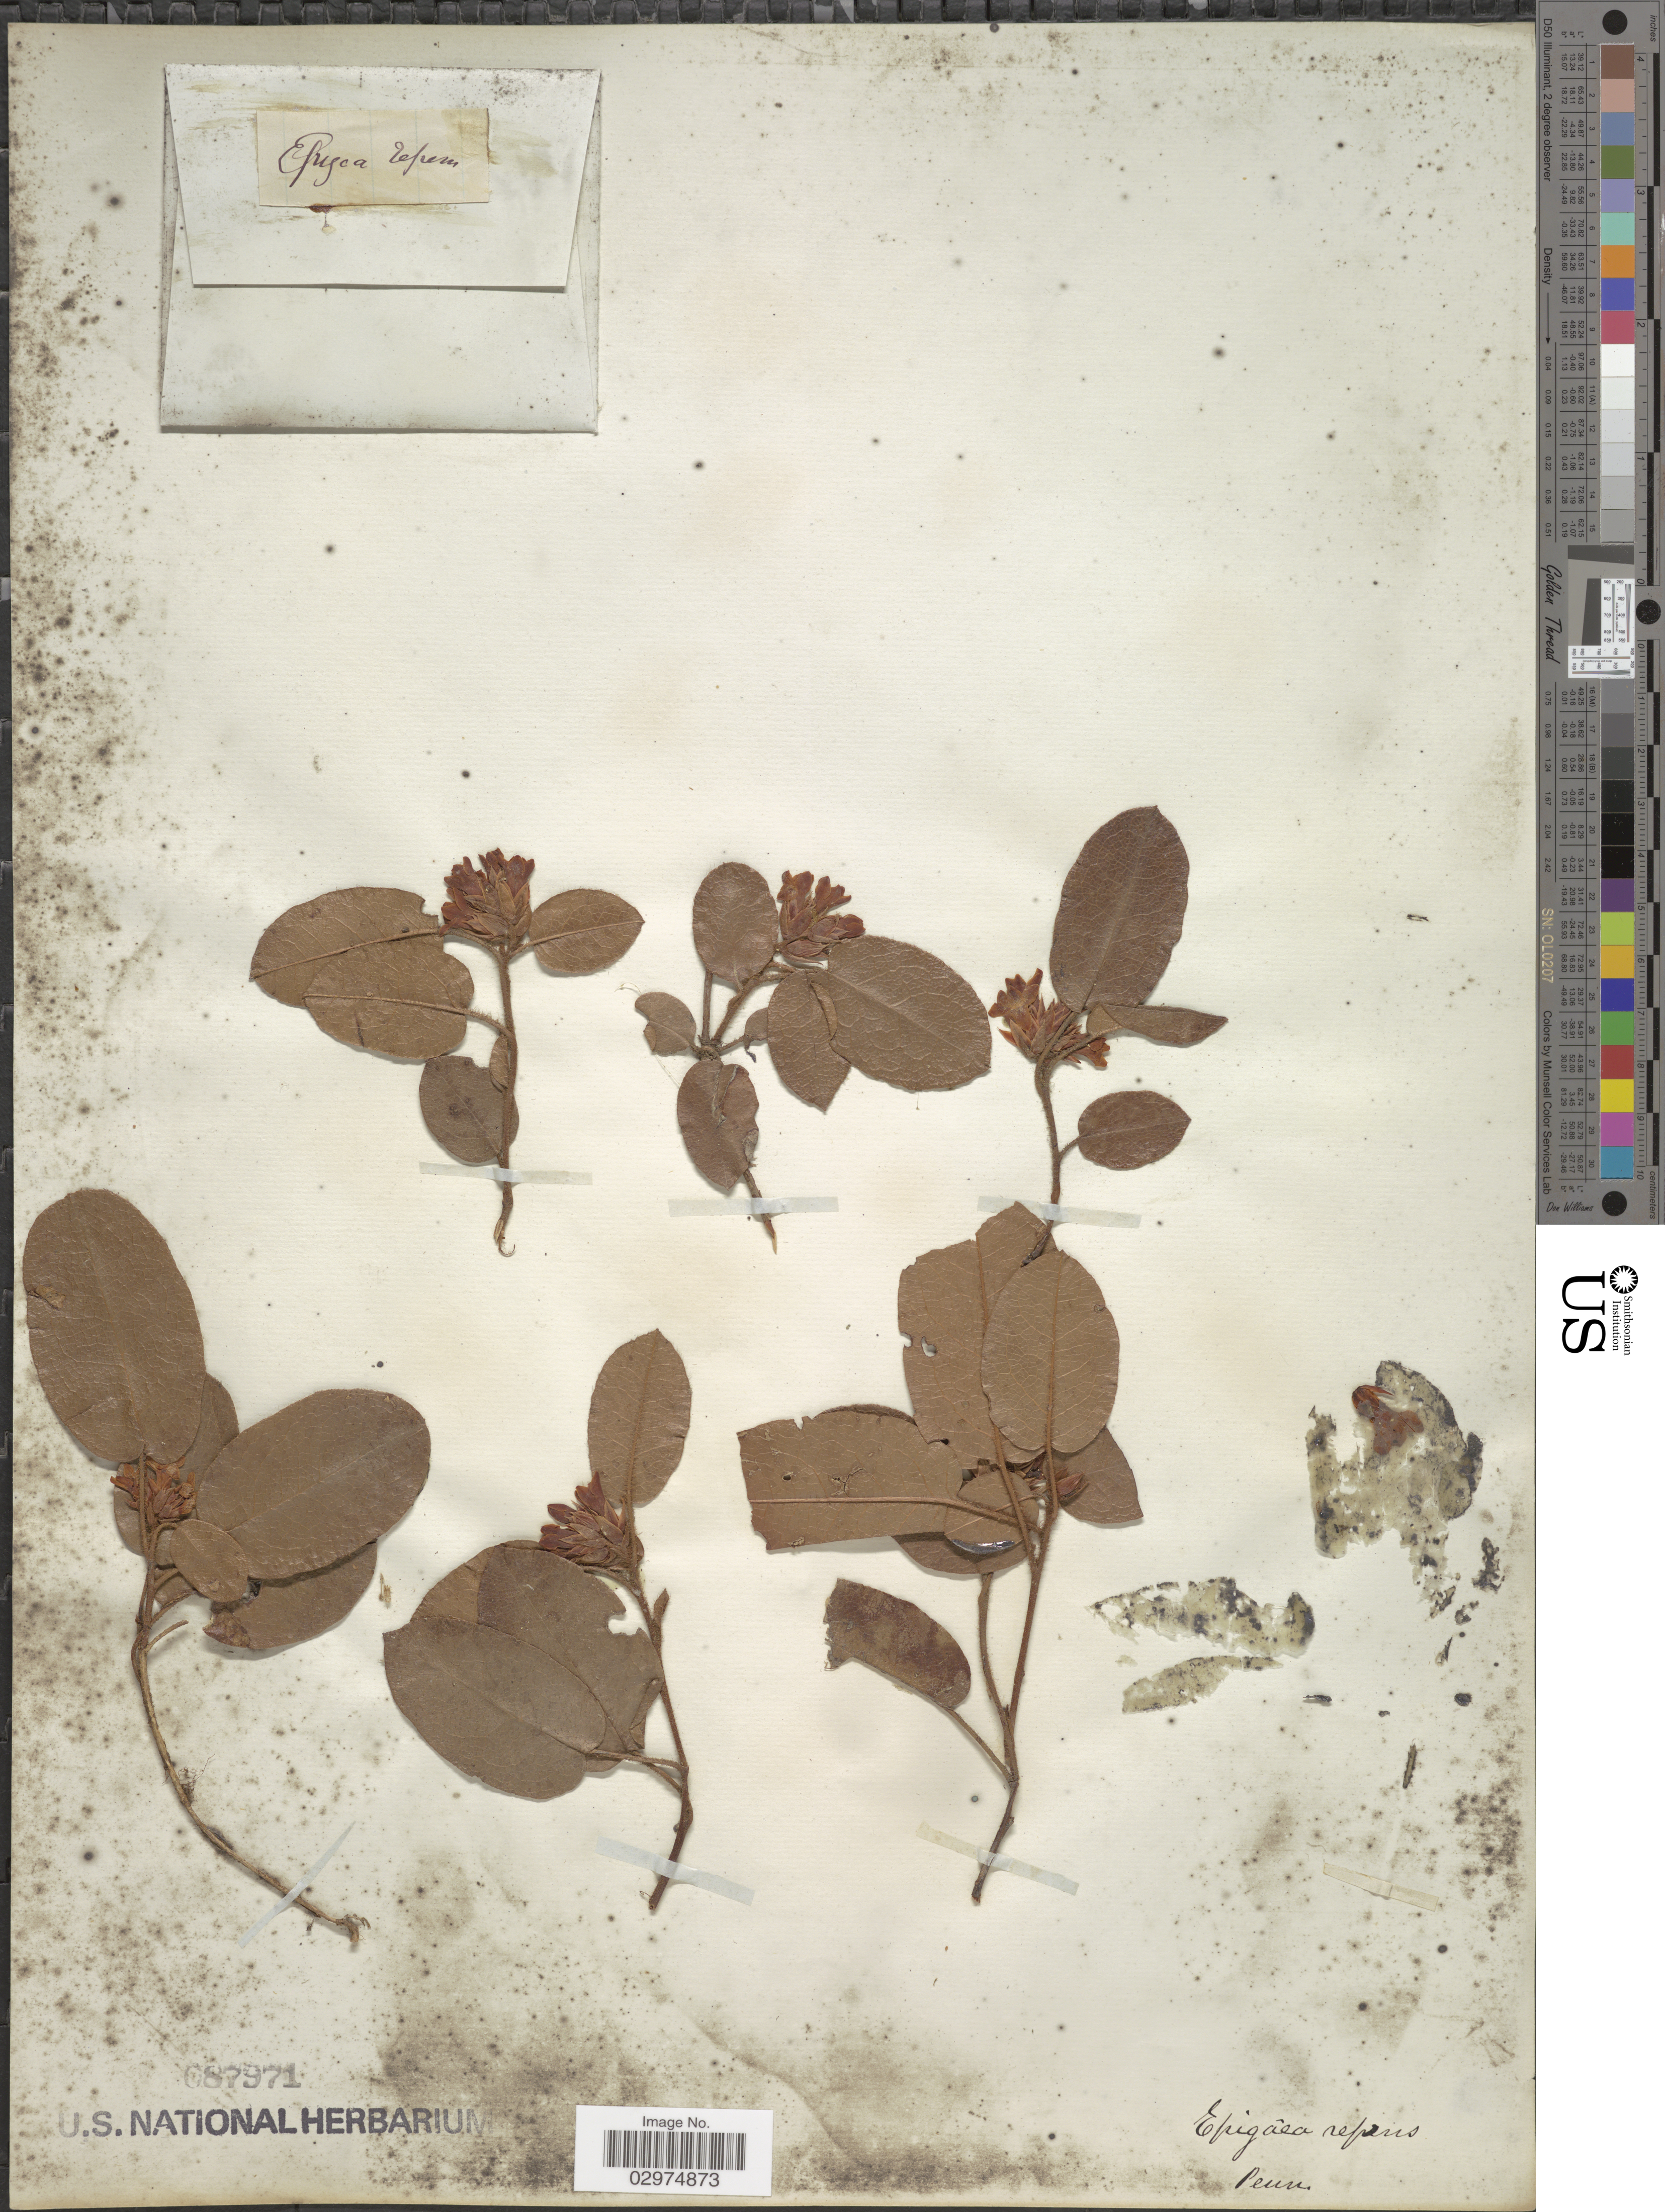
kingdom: Plantae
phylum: Tracheophyta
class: Magnoliopsida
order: Ericales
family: Ericaceae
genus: Epigaea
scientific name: Epigaea repens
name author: L.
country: United States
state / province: Pennsylvania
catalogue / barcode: US 87971